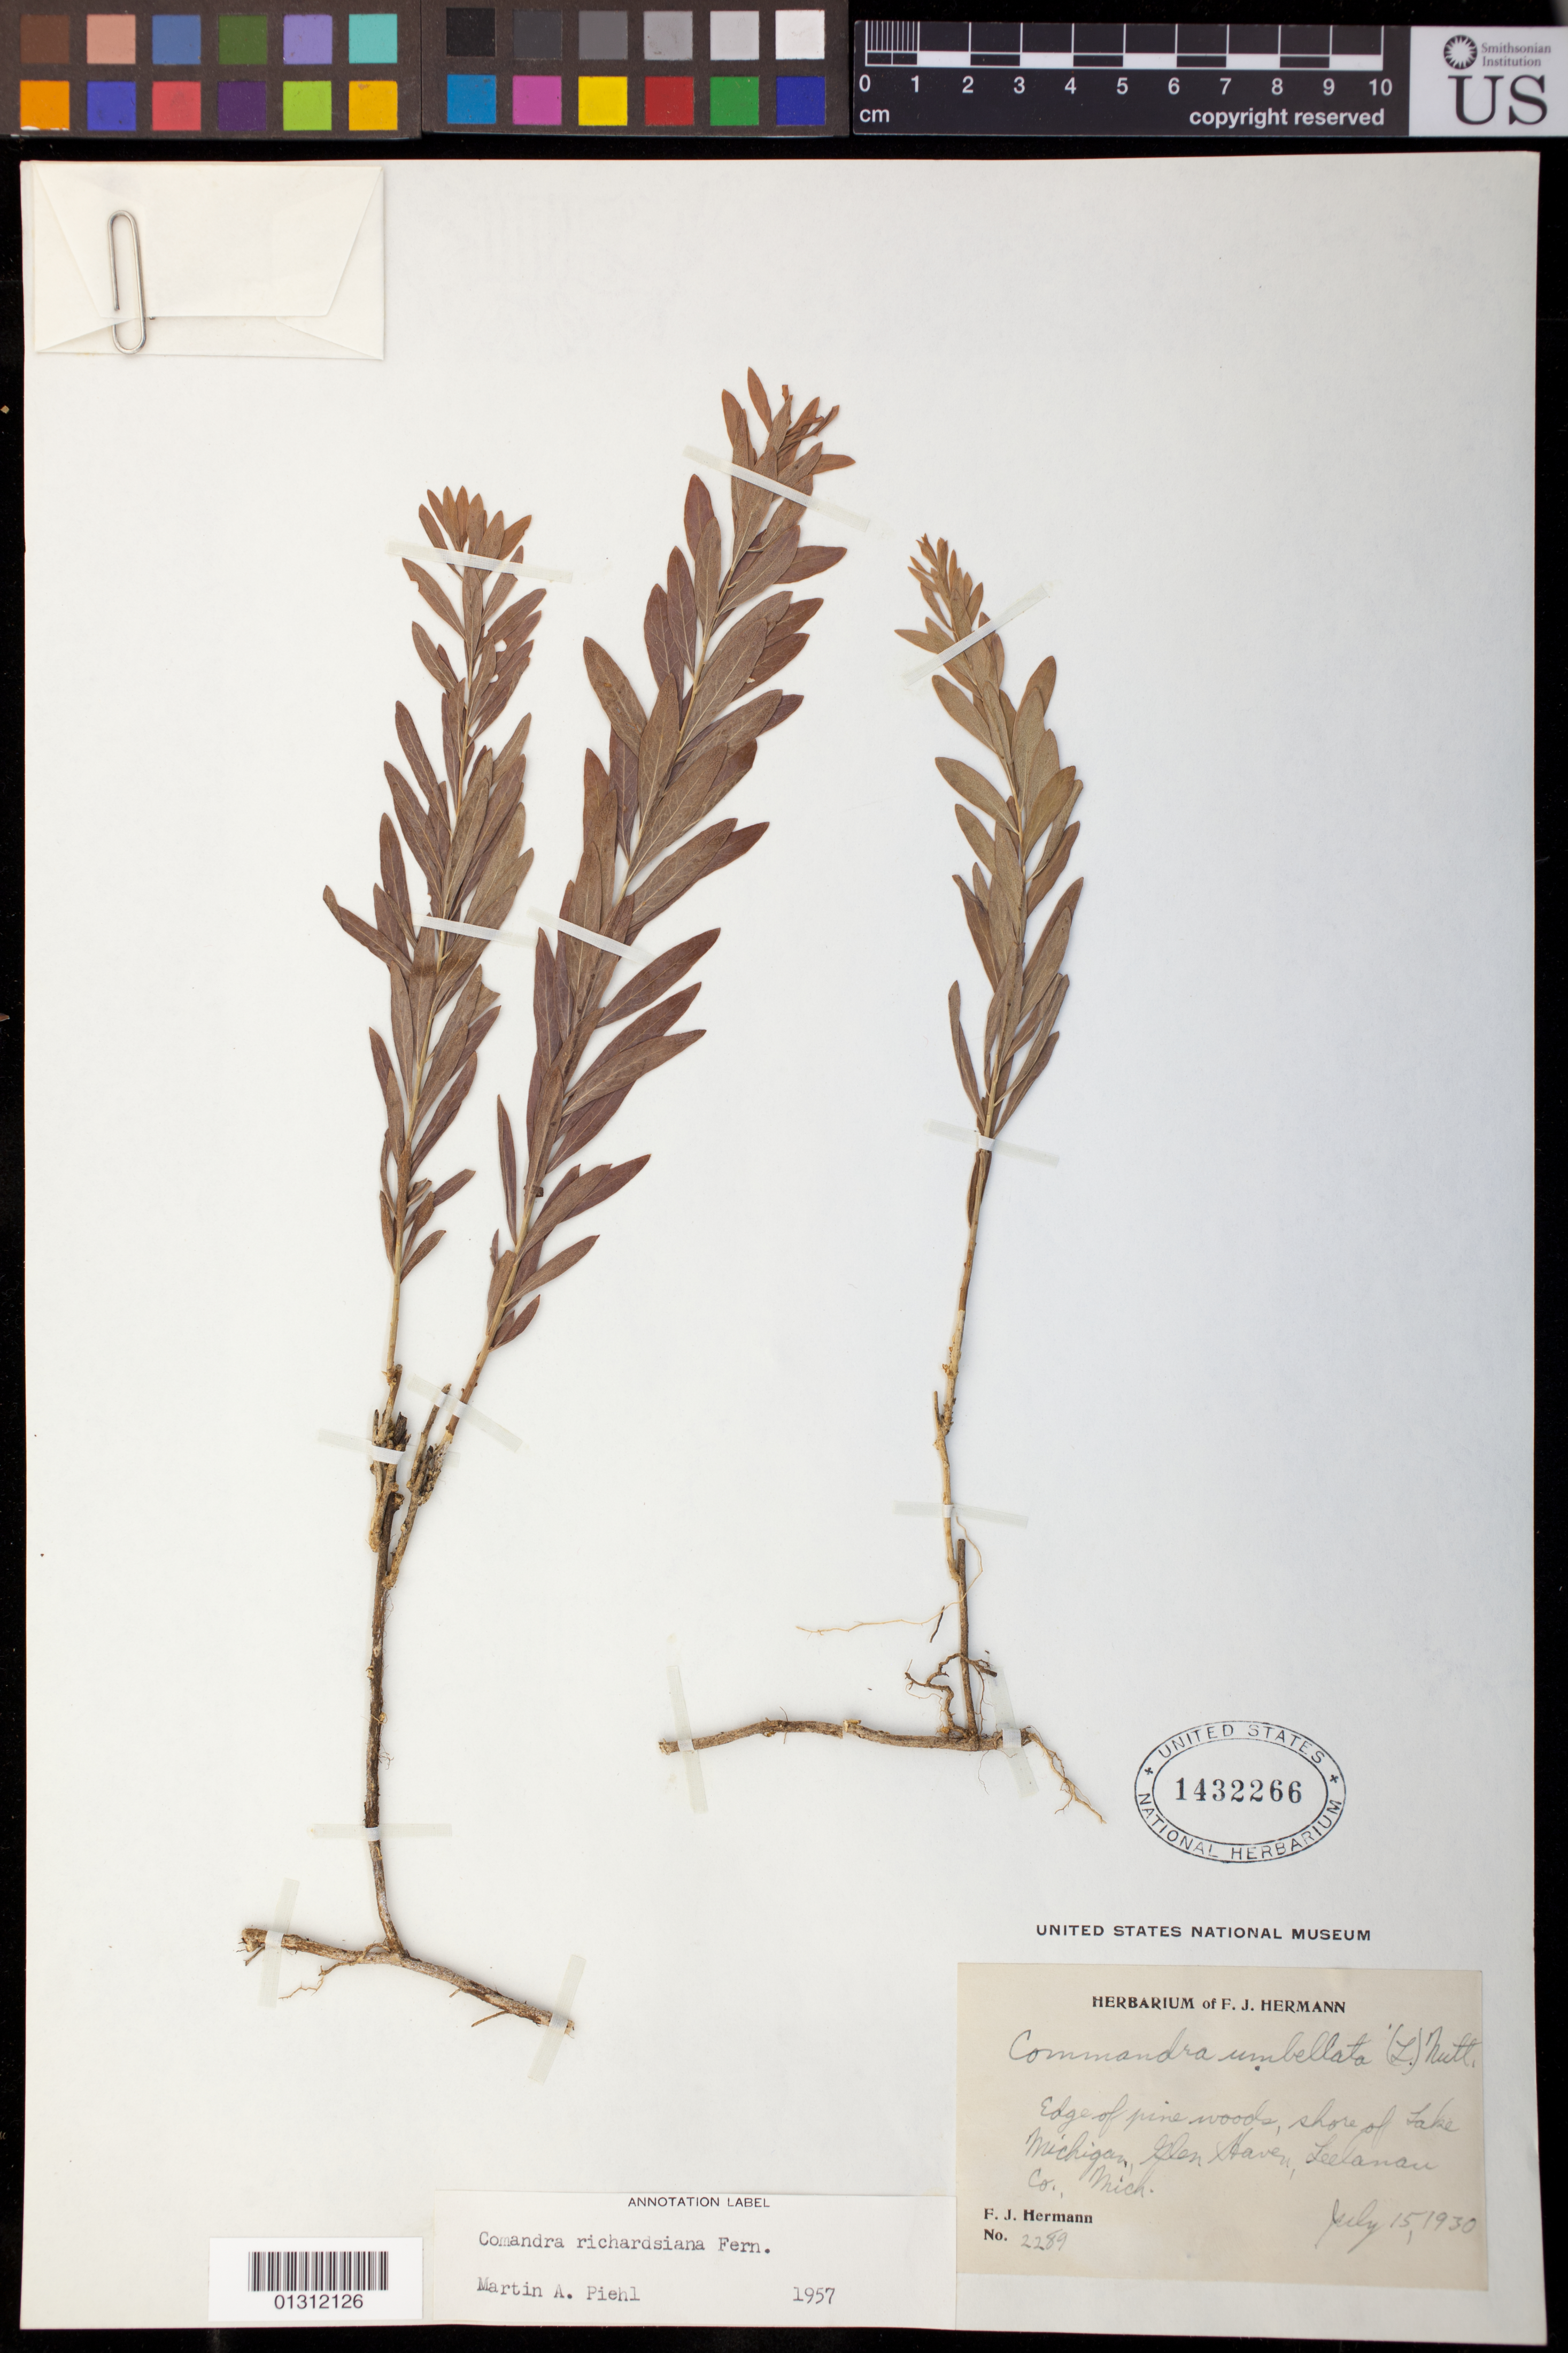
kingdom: Plantae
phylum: Tracheophyta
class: Magnoliopsida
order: Santalales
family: Comandraceae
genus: Comandra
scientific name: Comandra richardsiana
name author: Fernald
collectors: F. J. Hermann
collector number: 2289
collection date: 1930-07-15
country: United States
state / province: Michigan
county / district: Leelanau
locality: Shore of Lake Michigan, Glen Haven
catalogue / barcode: US 1432266